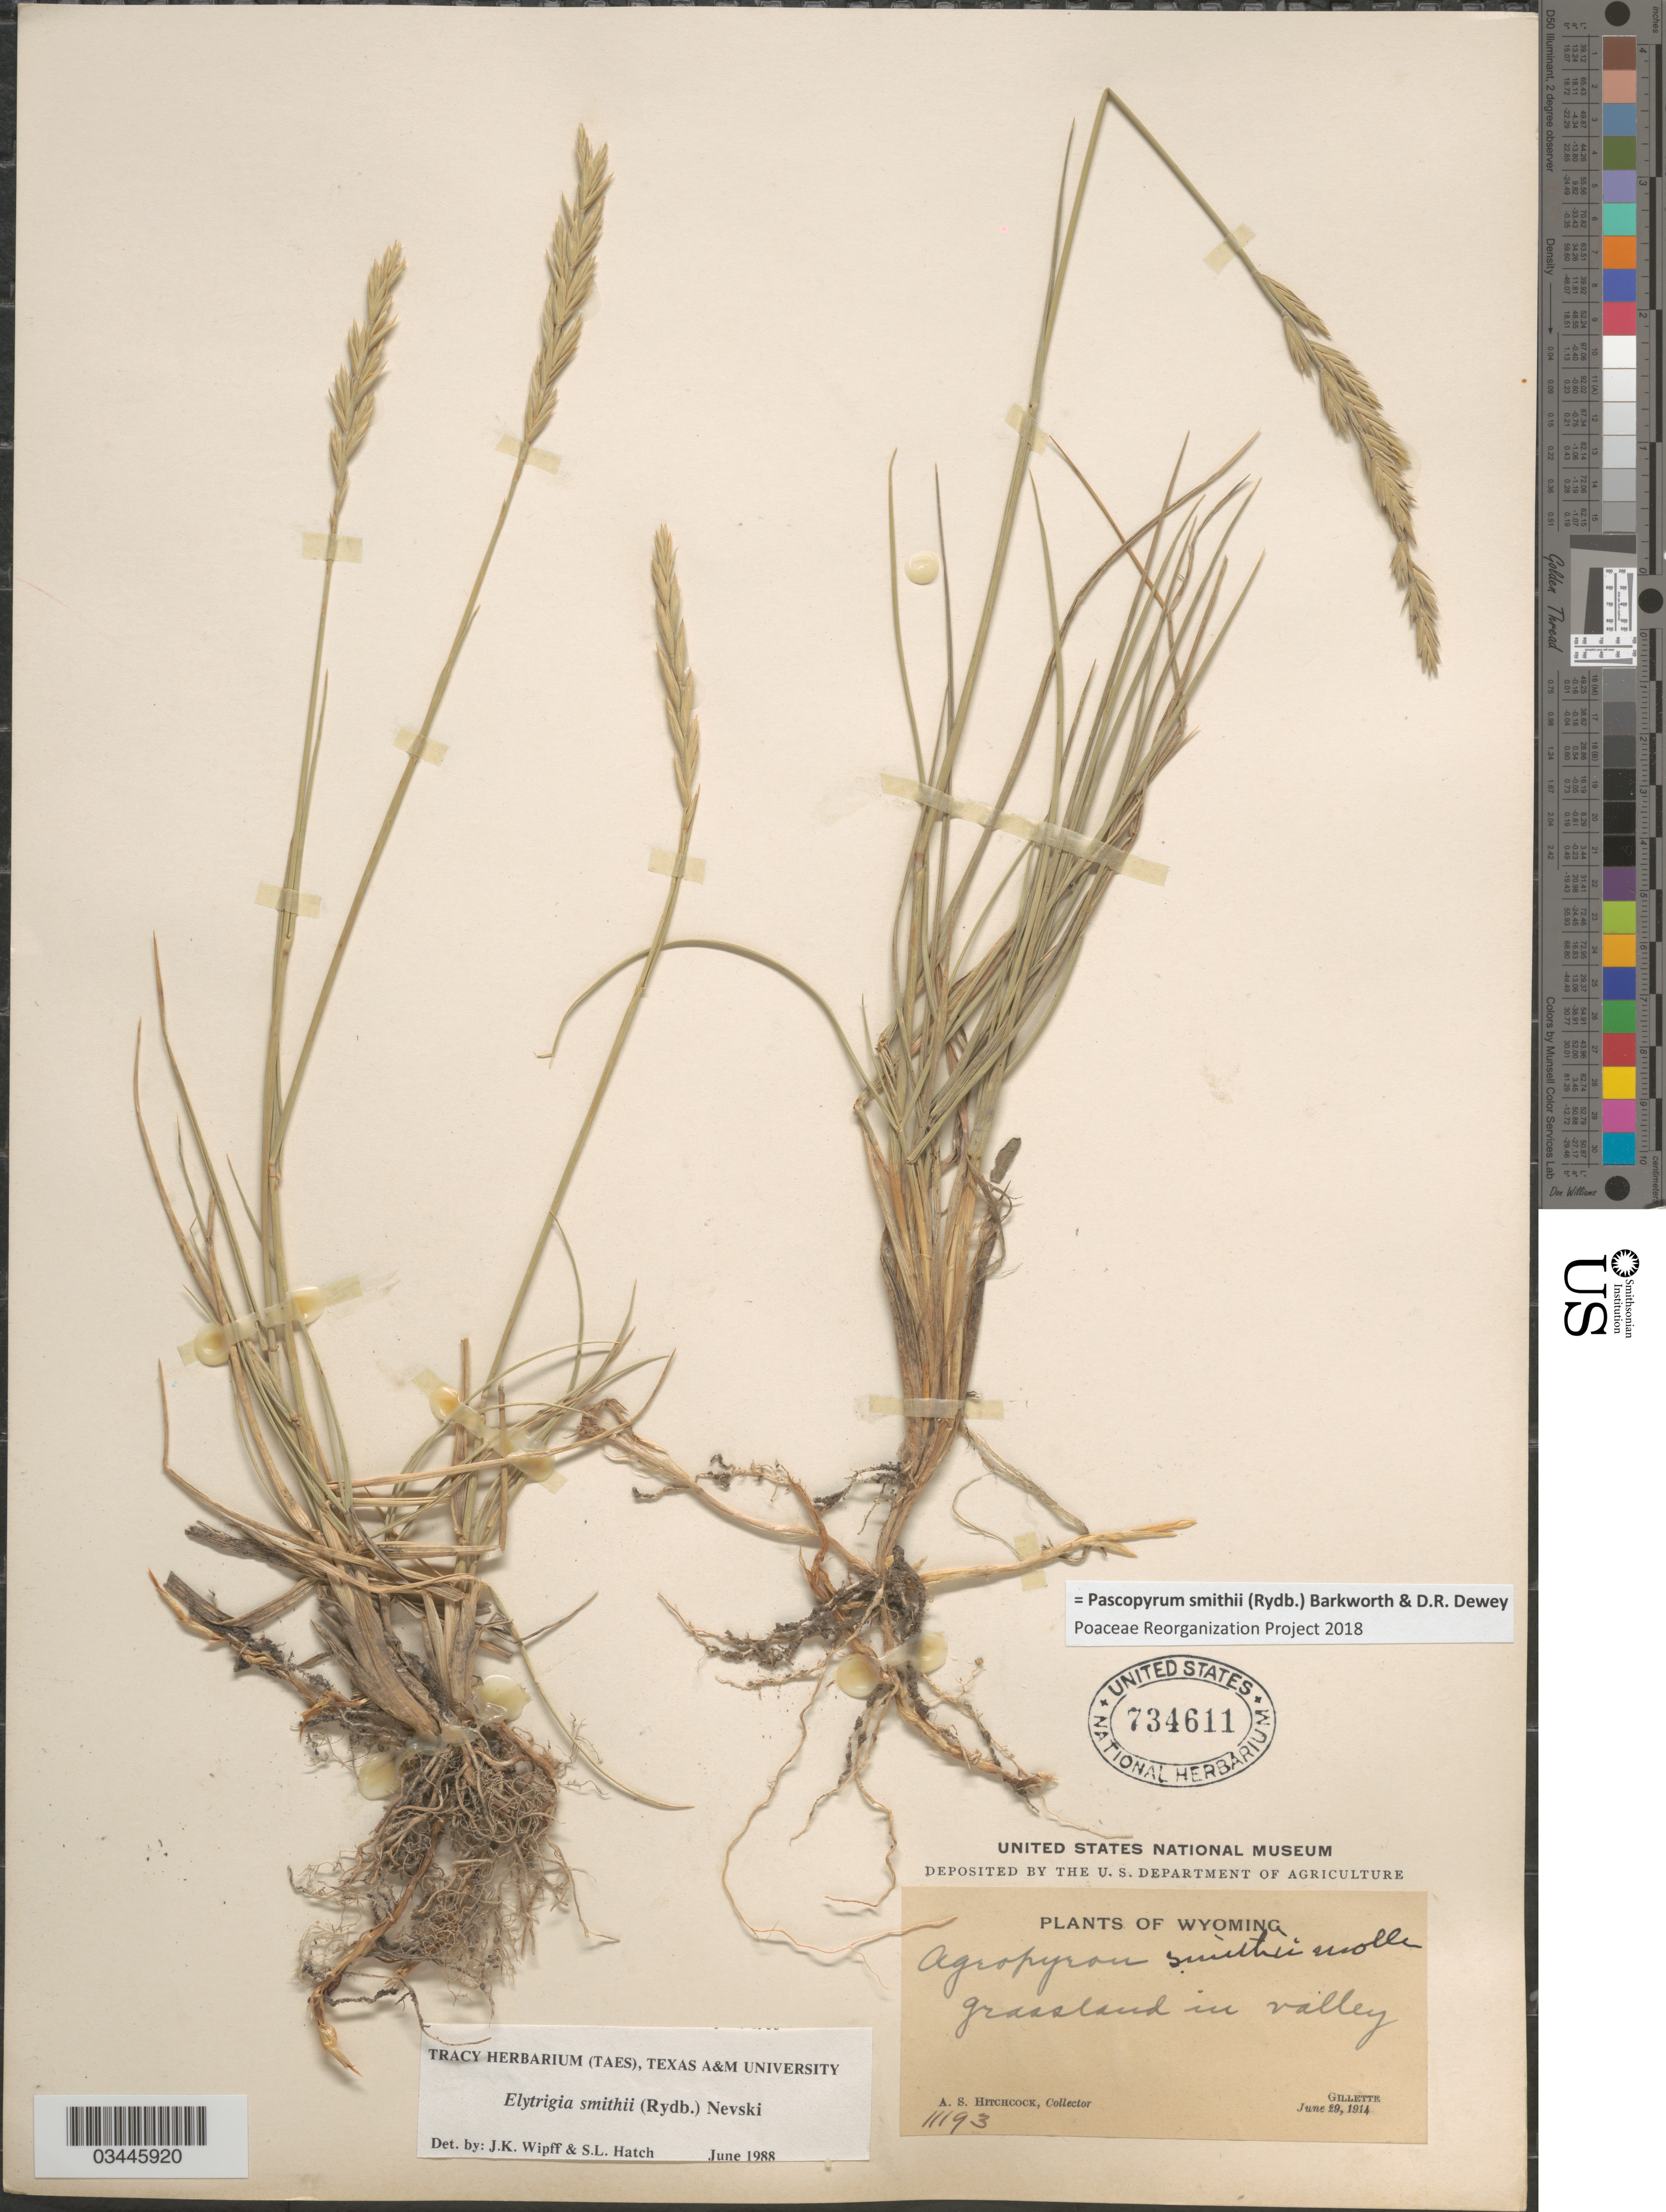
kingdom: Plantae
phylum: Tracheophyta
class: Liliopsida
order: Poales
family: Poaceae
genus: Pascopyrum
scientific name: Pascopyrum smithii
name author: (Rydb.) Barkworth & Dewey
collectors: A. S. Hitchcock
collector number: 11193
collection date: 1914-06-29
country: United States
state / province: Wyoming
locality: Grassland in valley. Gillette.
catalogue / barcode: US 734611